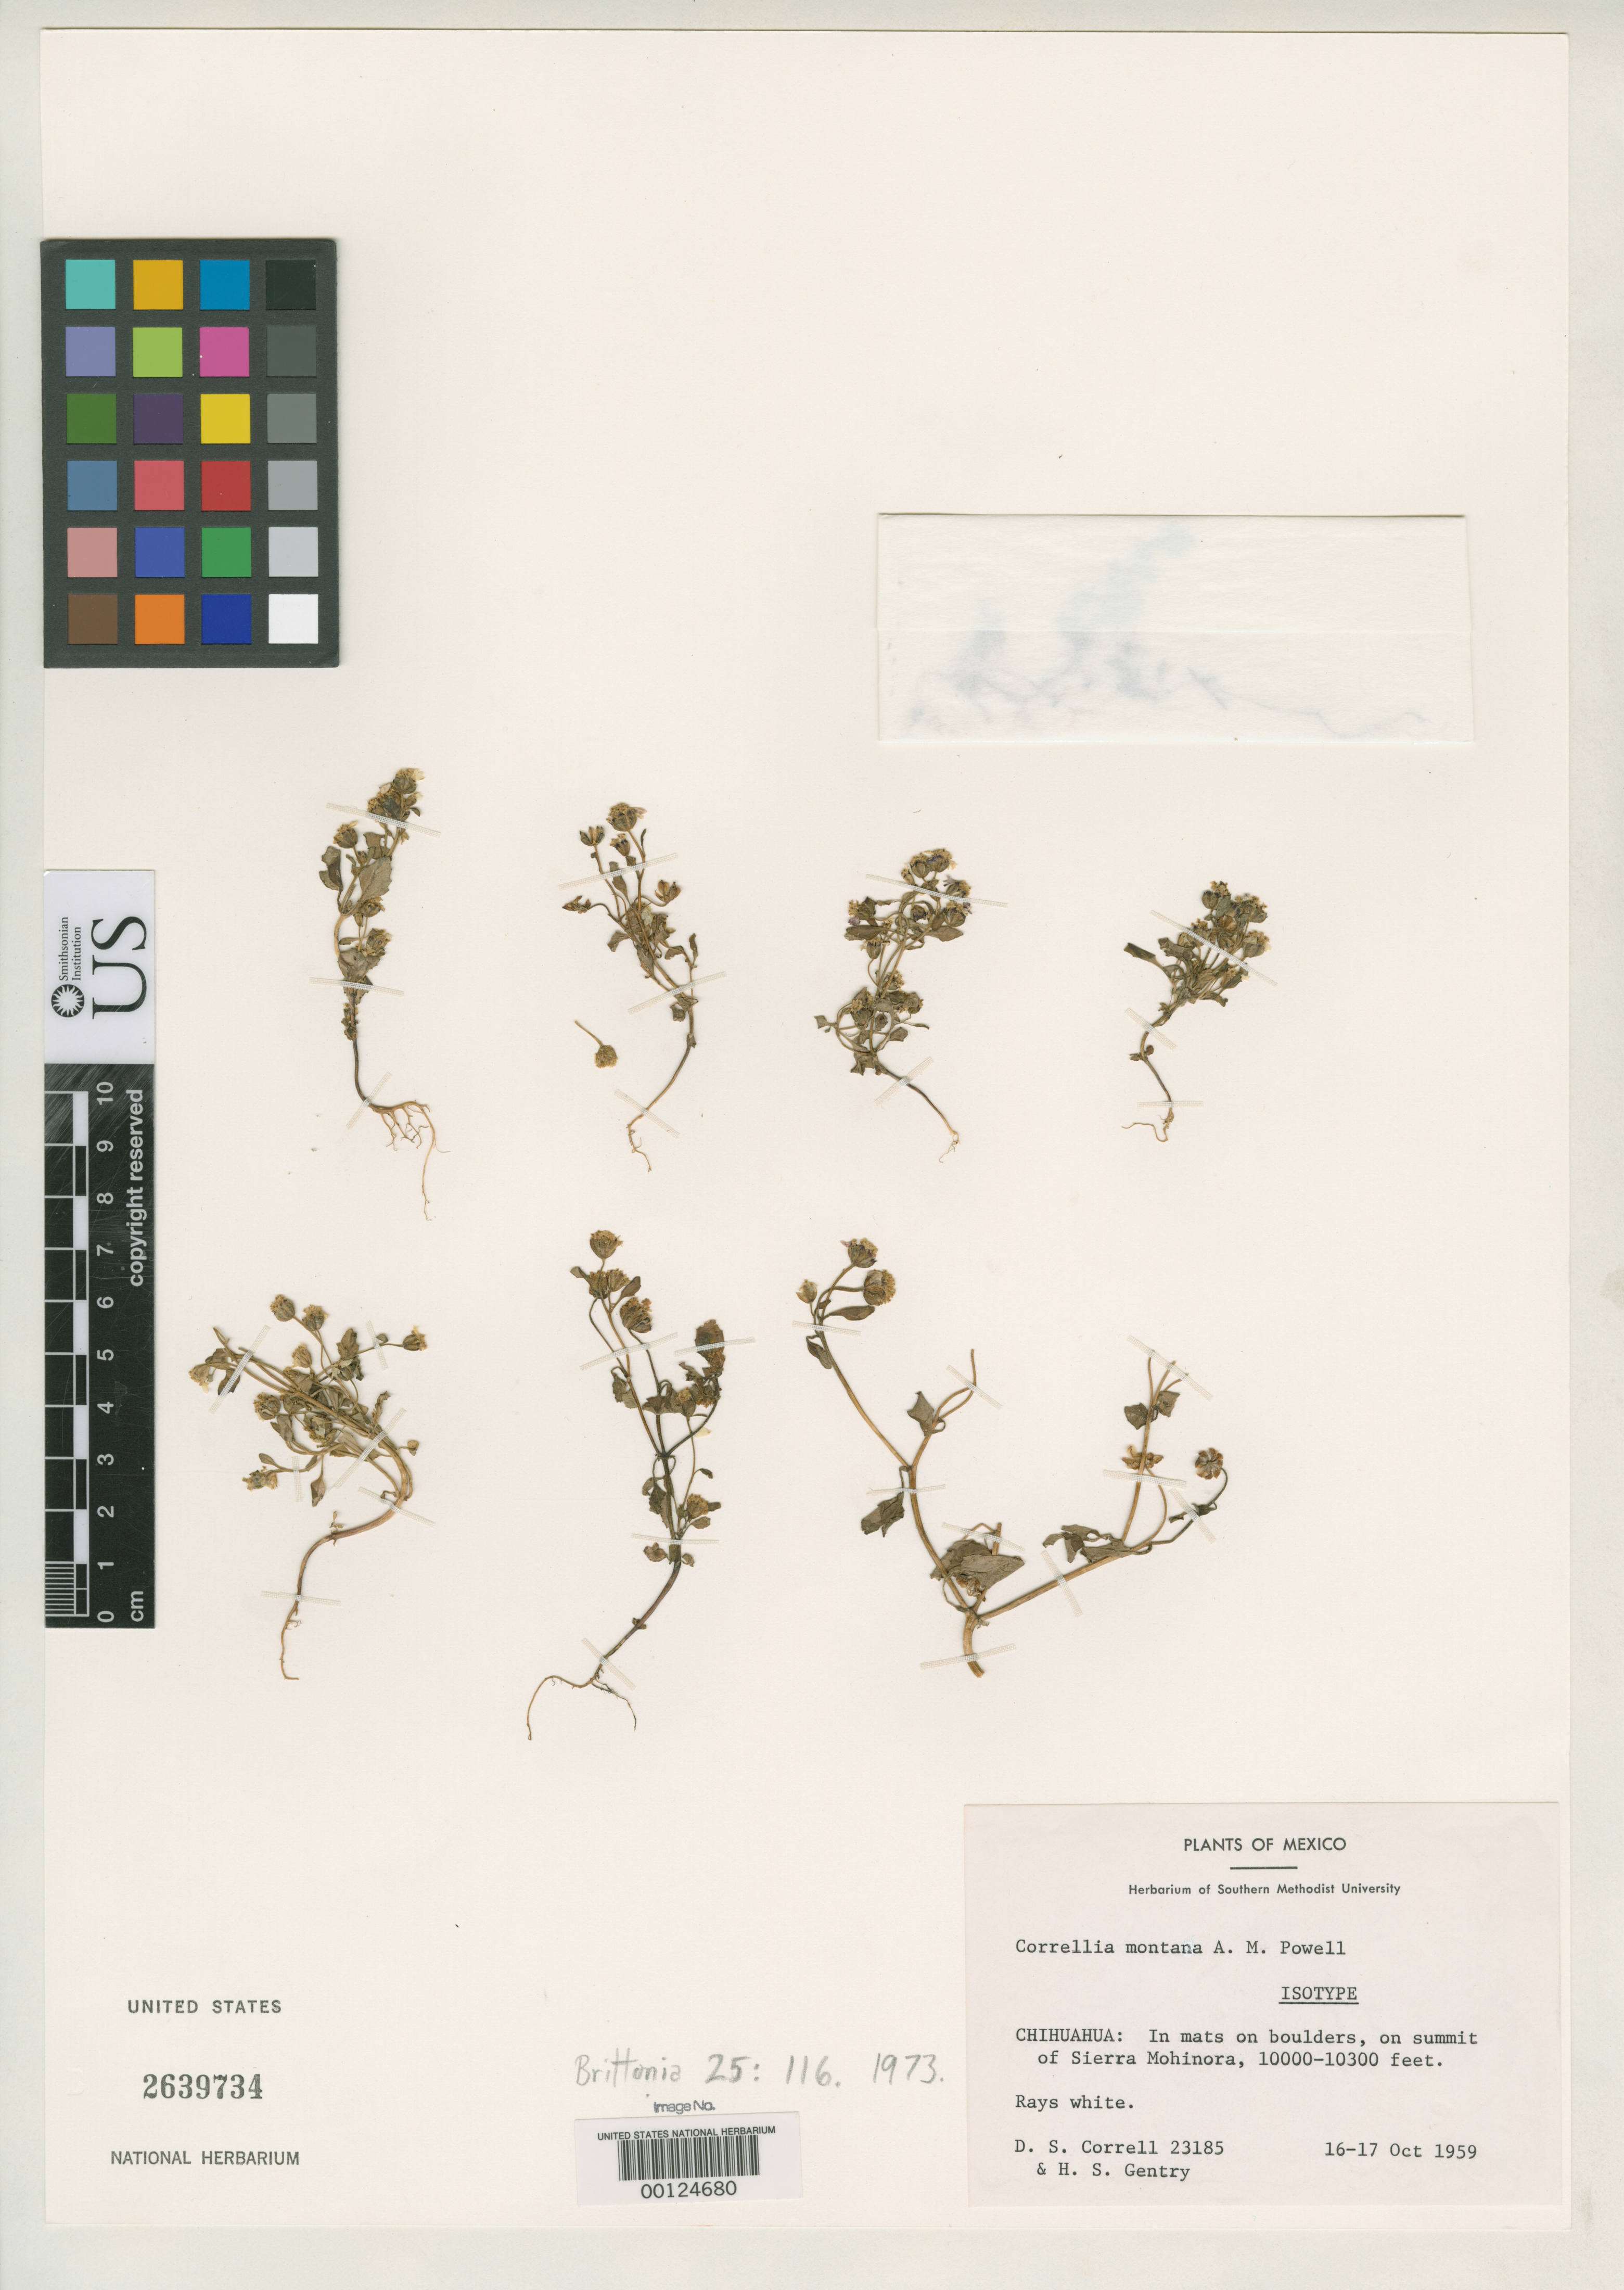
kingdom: Plantae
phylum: Tracheophyta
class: Magnoliopsida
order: Asterales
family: Asteraceae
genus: Correllia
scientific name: Correllia montana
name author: A.M. Powell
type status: Isotype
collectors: D. S. Correll & H. S. Gentry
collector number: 23185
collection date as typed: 16 Oct 1959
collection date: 1959-10-16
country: Mexico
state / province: Chihuahua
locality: Summit of Sierra Mohinora.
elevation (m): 3048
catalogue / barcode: US 2639734